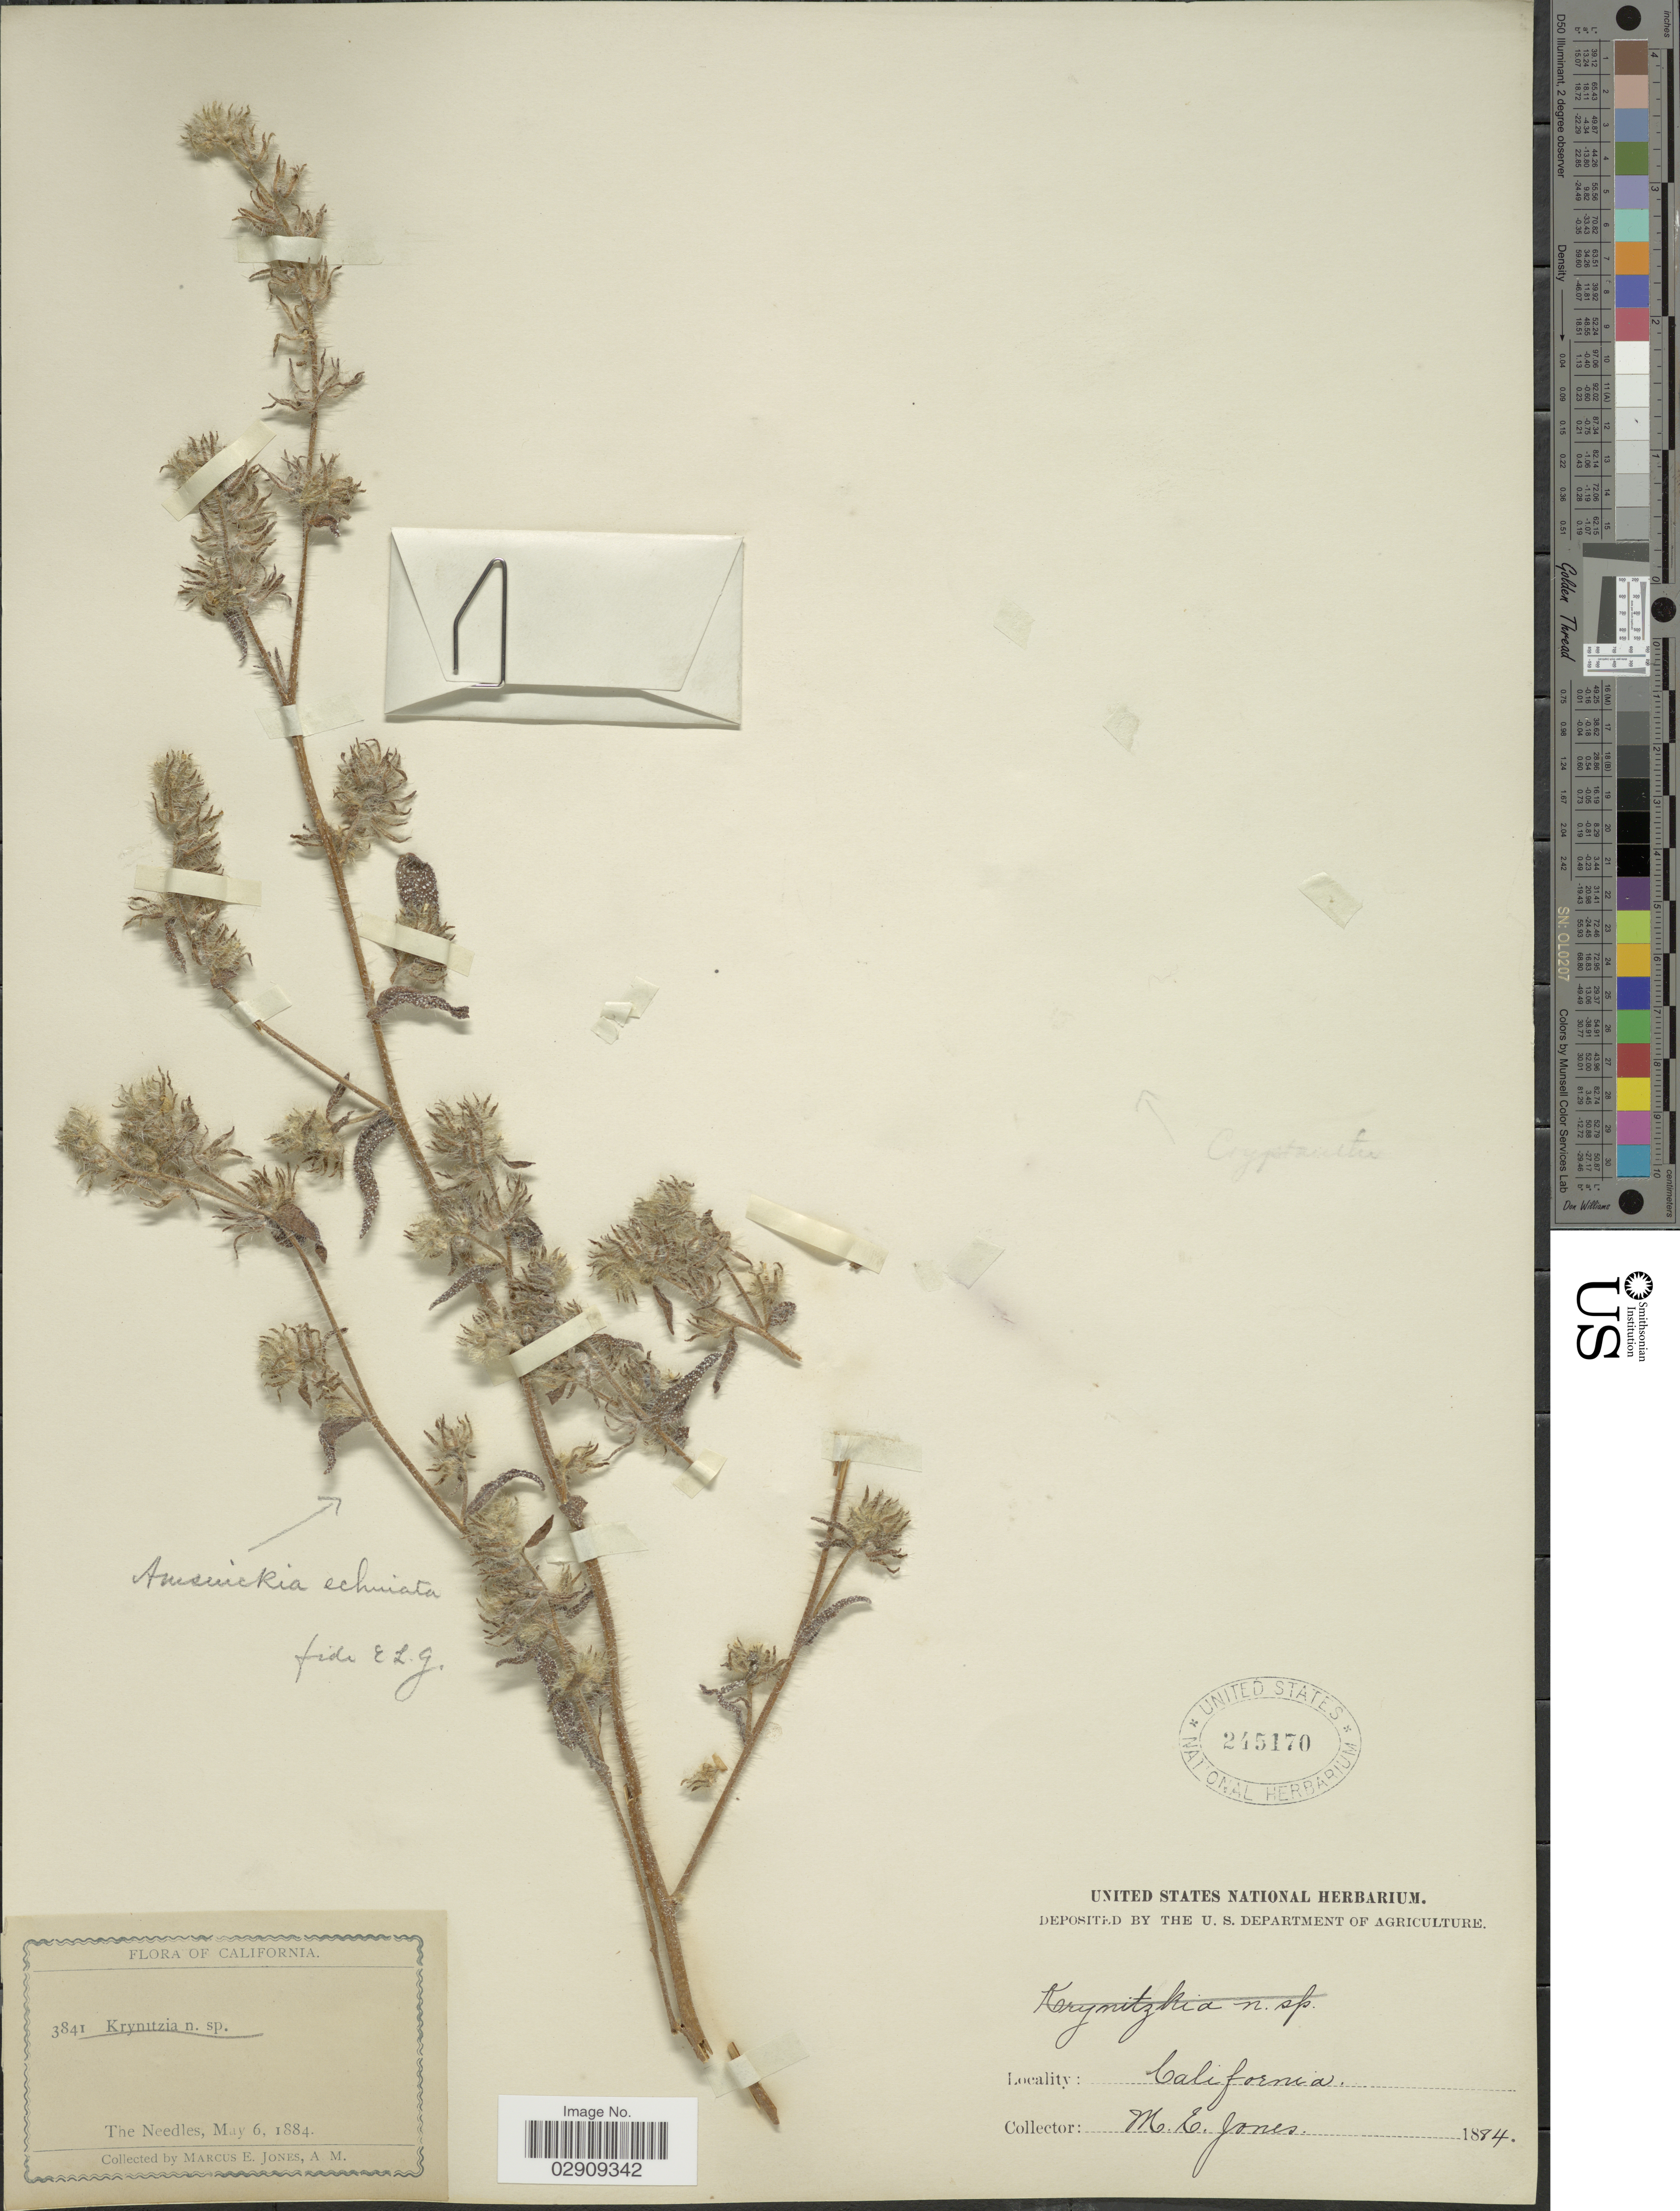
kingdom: Plantae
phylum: Tracheophyta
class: Magnoliopsida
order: Boraginales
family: Boraginaceae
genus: Amsinckia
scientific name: Amsinckia menziesii var. intermedia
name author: (Fisch. & C.A. Mey.) Ganders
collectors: M. E. Jones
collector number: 3841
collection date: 1884-05-06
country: United States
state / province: California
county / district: San Bernardino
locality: The Needles.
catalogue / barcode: US 245170